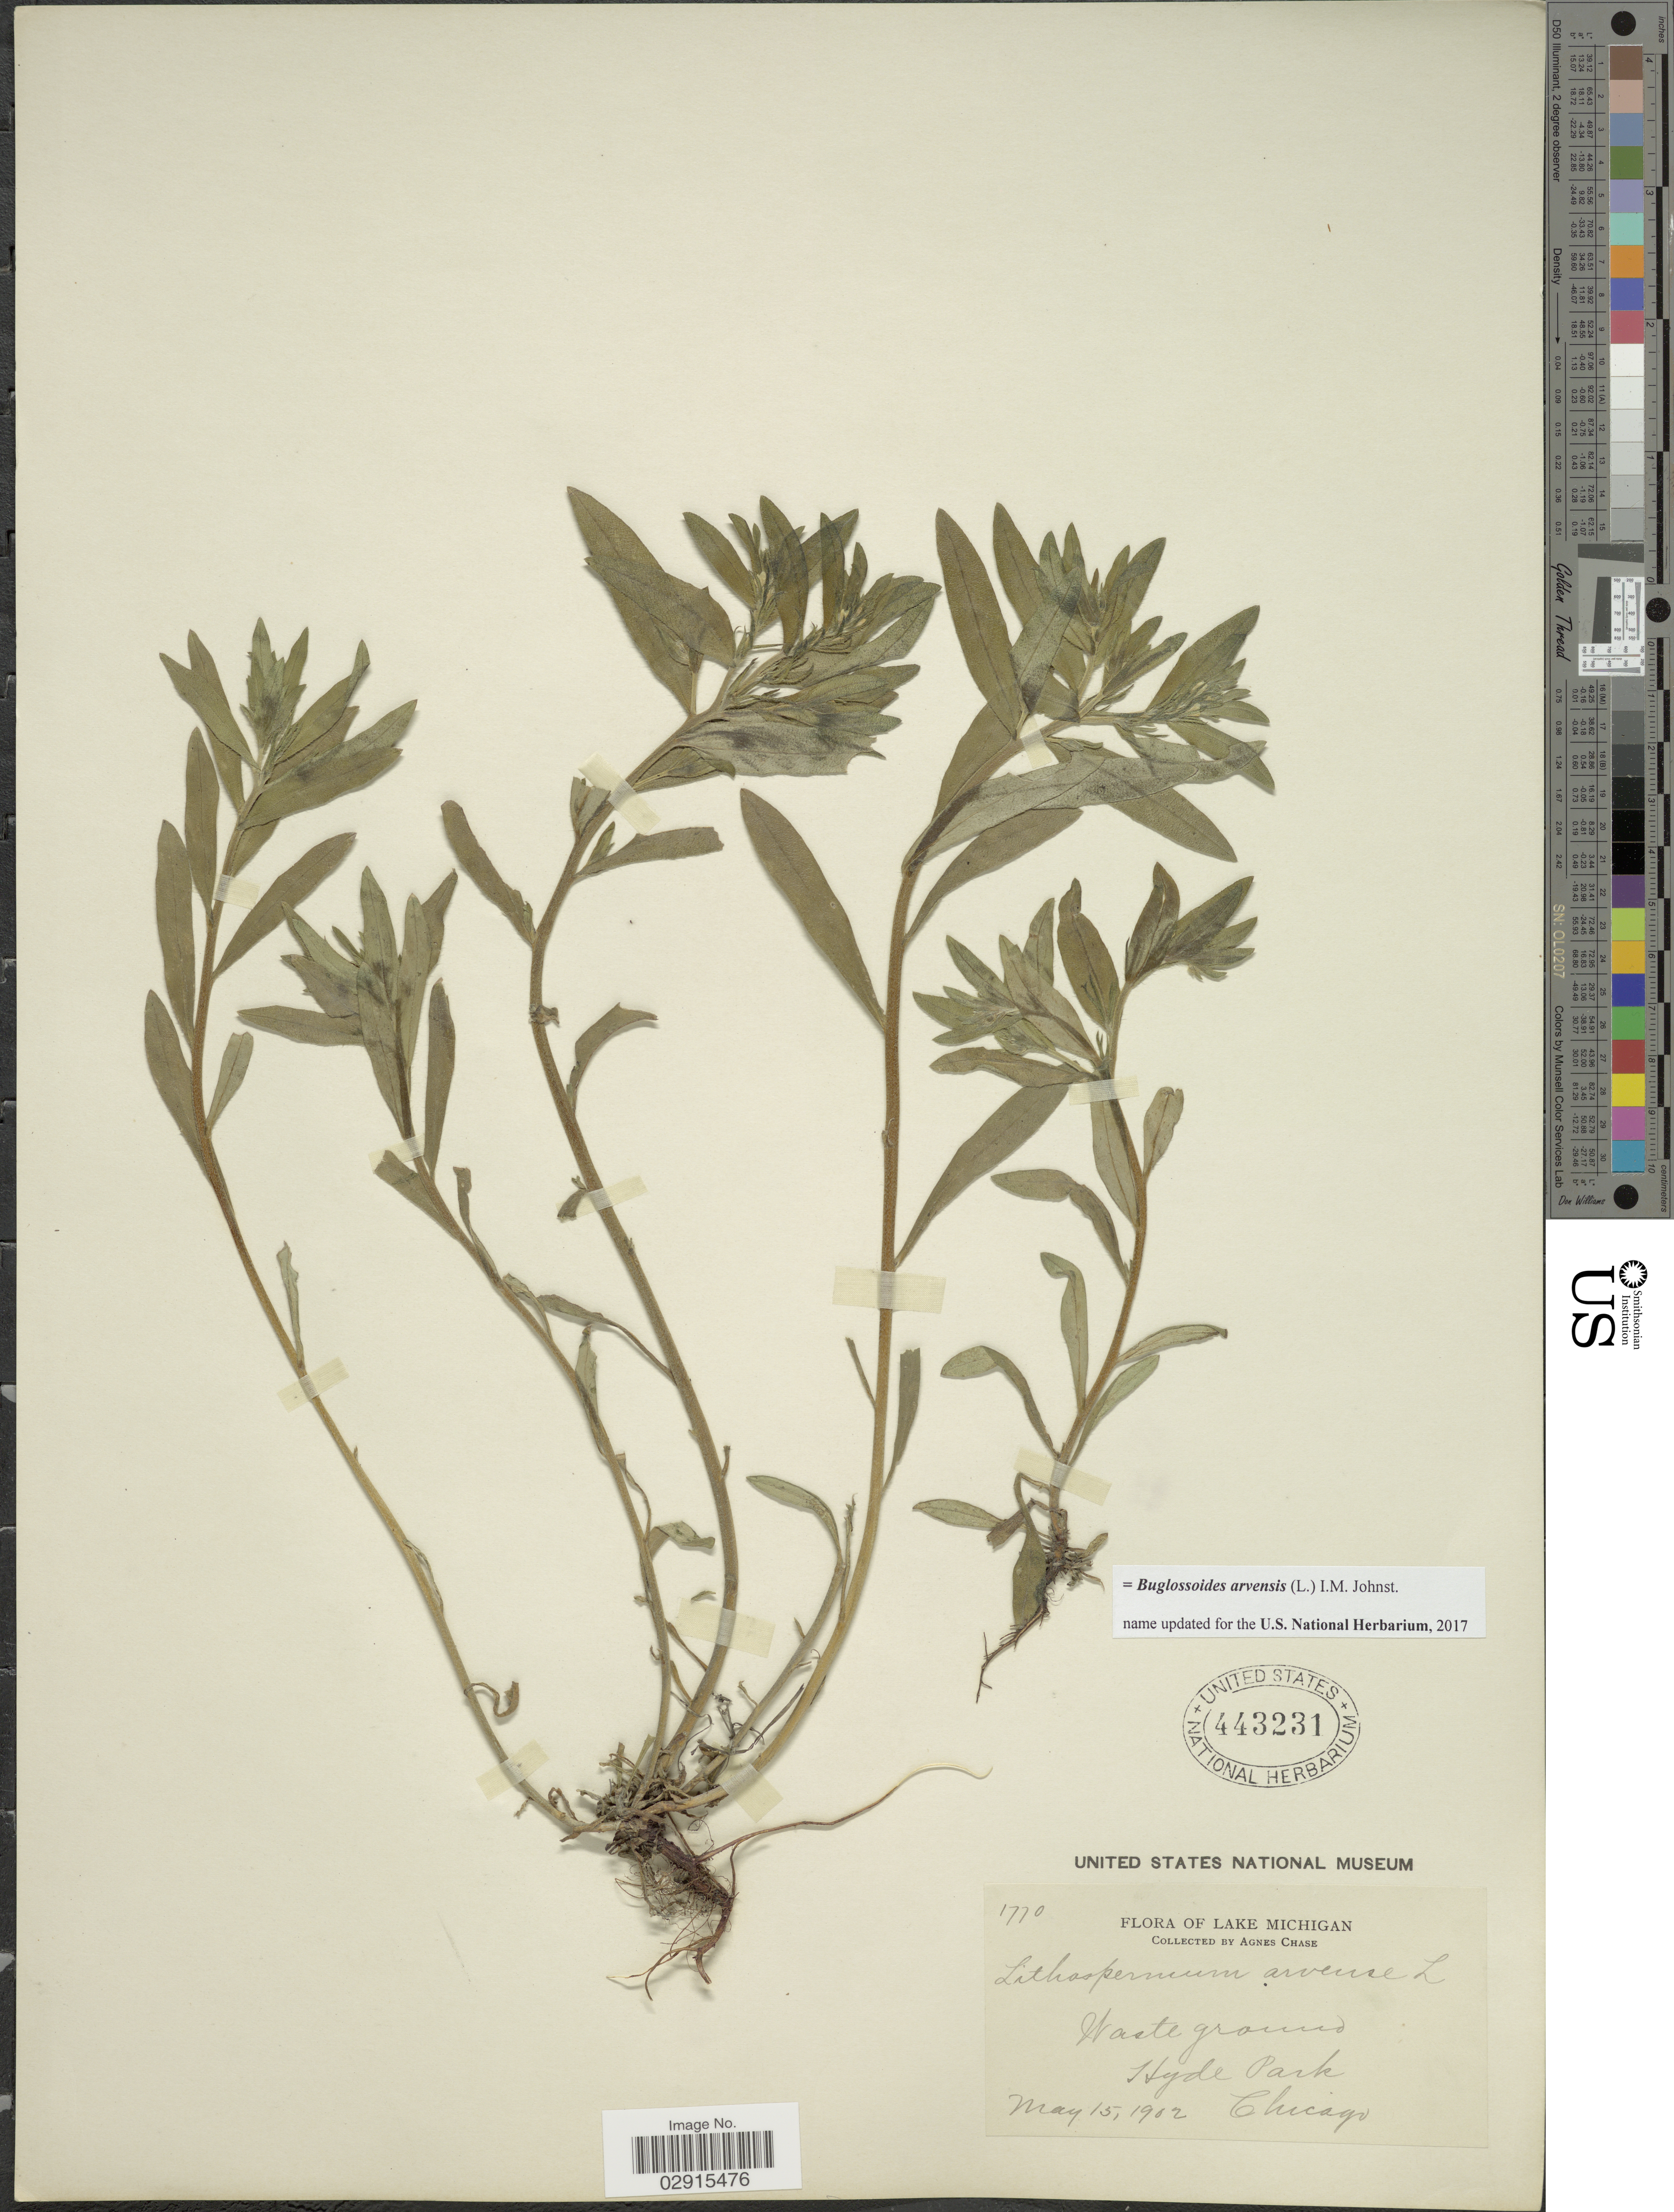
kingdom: Plantae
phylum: Tracheophyta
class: Magnoliopsida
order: Boraginales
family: Boraginaceae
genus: Buglossoides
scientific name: Buglossoides arvensis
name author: (L.) I.M. Johnst.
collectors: A. Chase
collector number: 1770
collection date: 1902-05-15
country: United States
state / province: Michigan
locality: Lake Michigan, Hyde Park, Chicago.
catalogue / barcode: US 443231